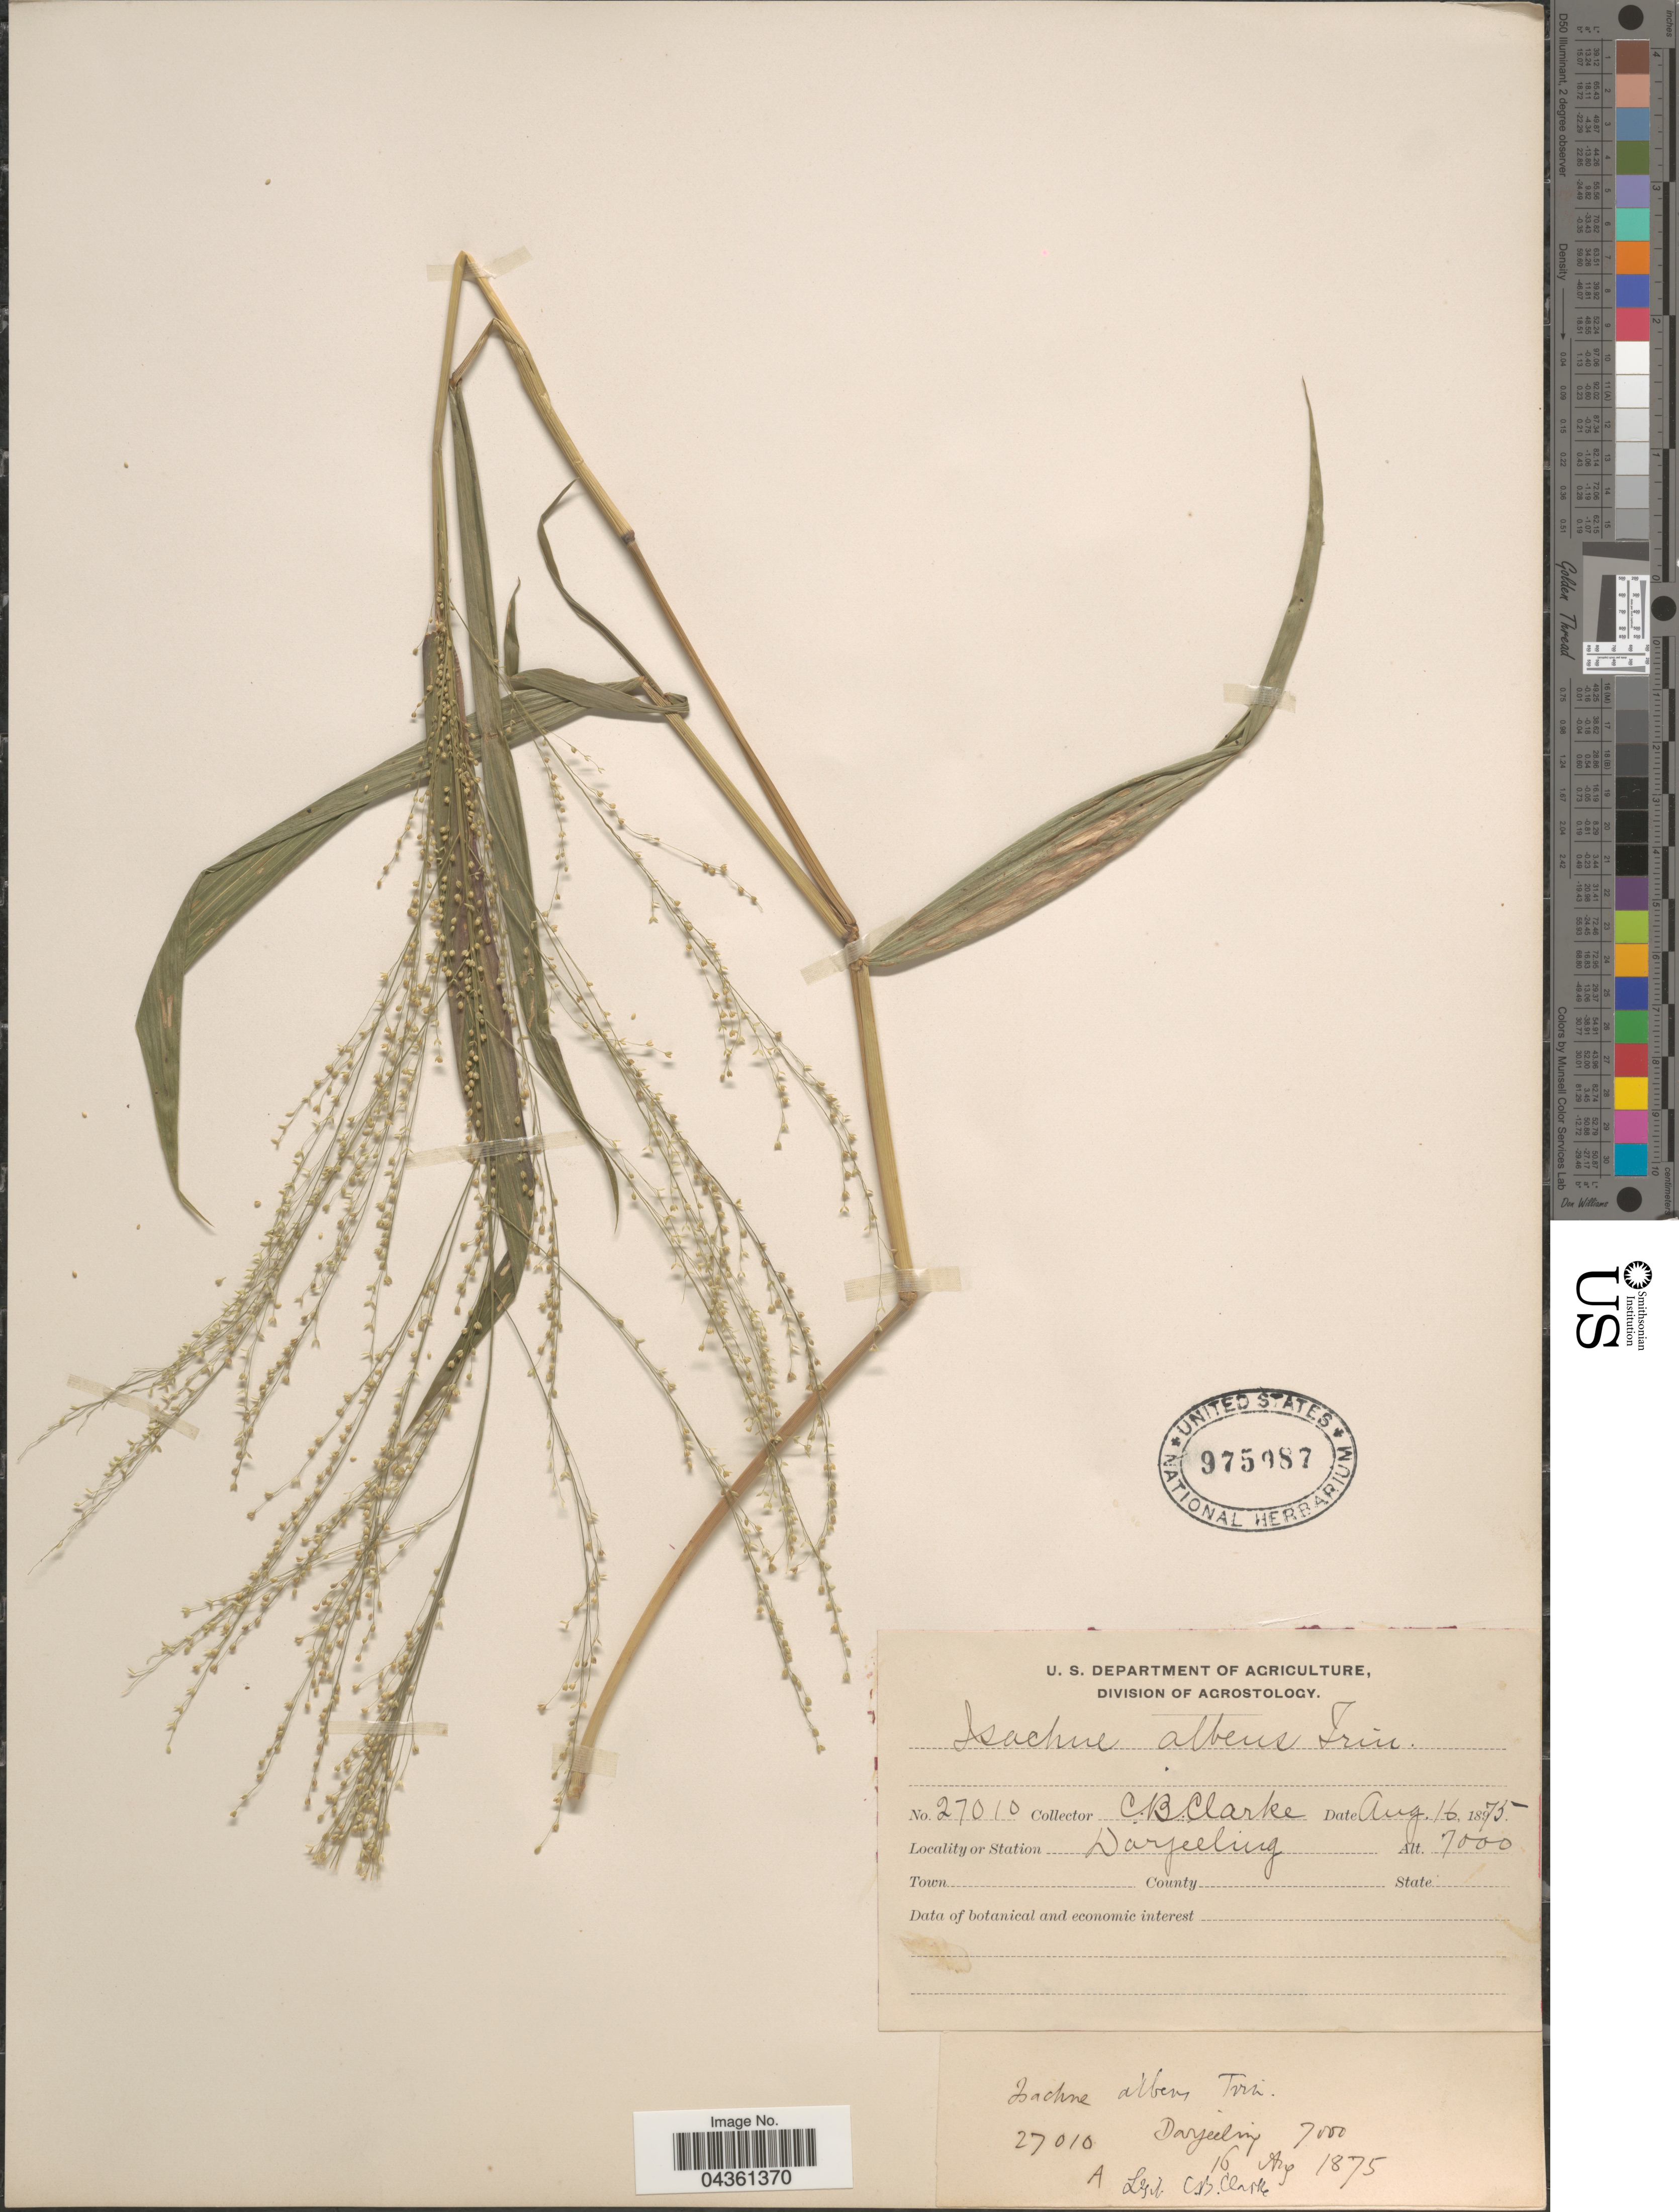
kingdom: Plantae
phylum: Tracheophyta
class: Liliopsida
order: Poales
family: Poaceae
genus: Isachne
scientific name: Isachne albens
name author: Trin.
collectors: C. B. Clarke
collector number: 27010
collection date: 1875-08-16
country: India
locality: Station Darjeeling.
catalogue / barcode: US 975987